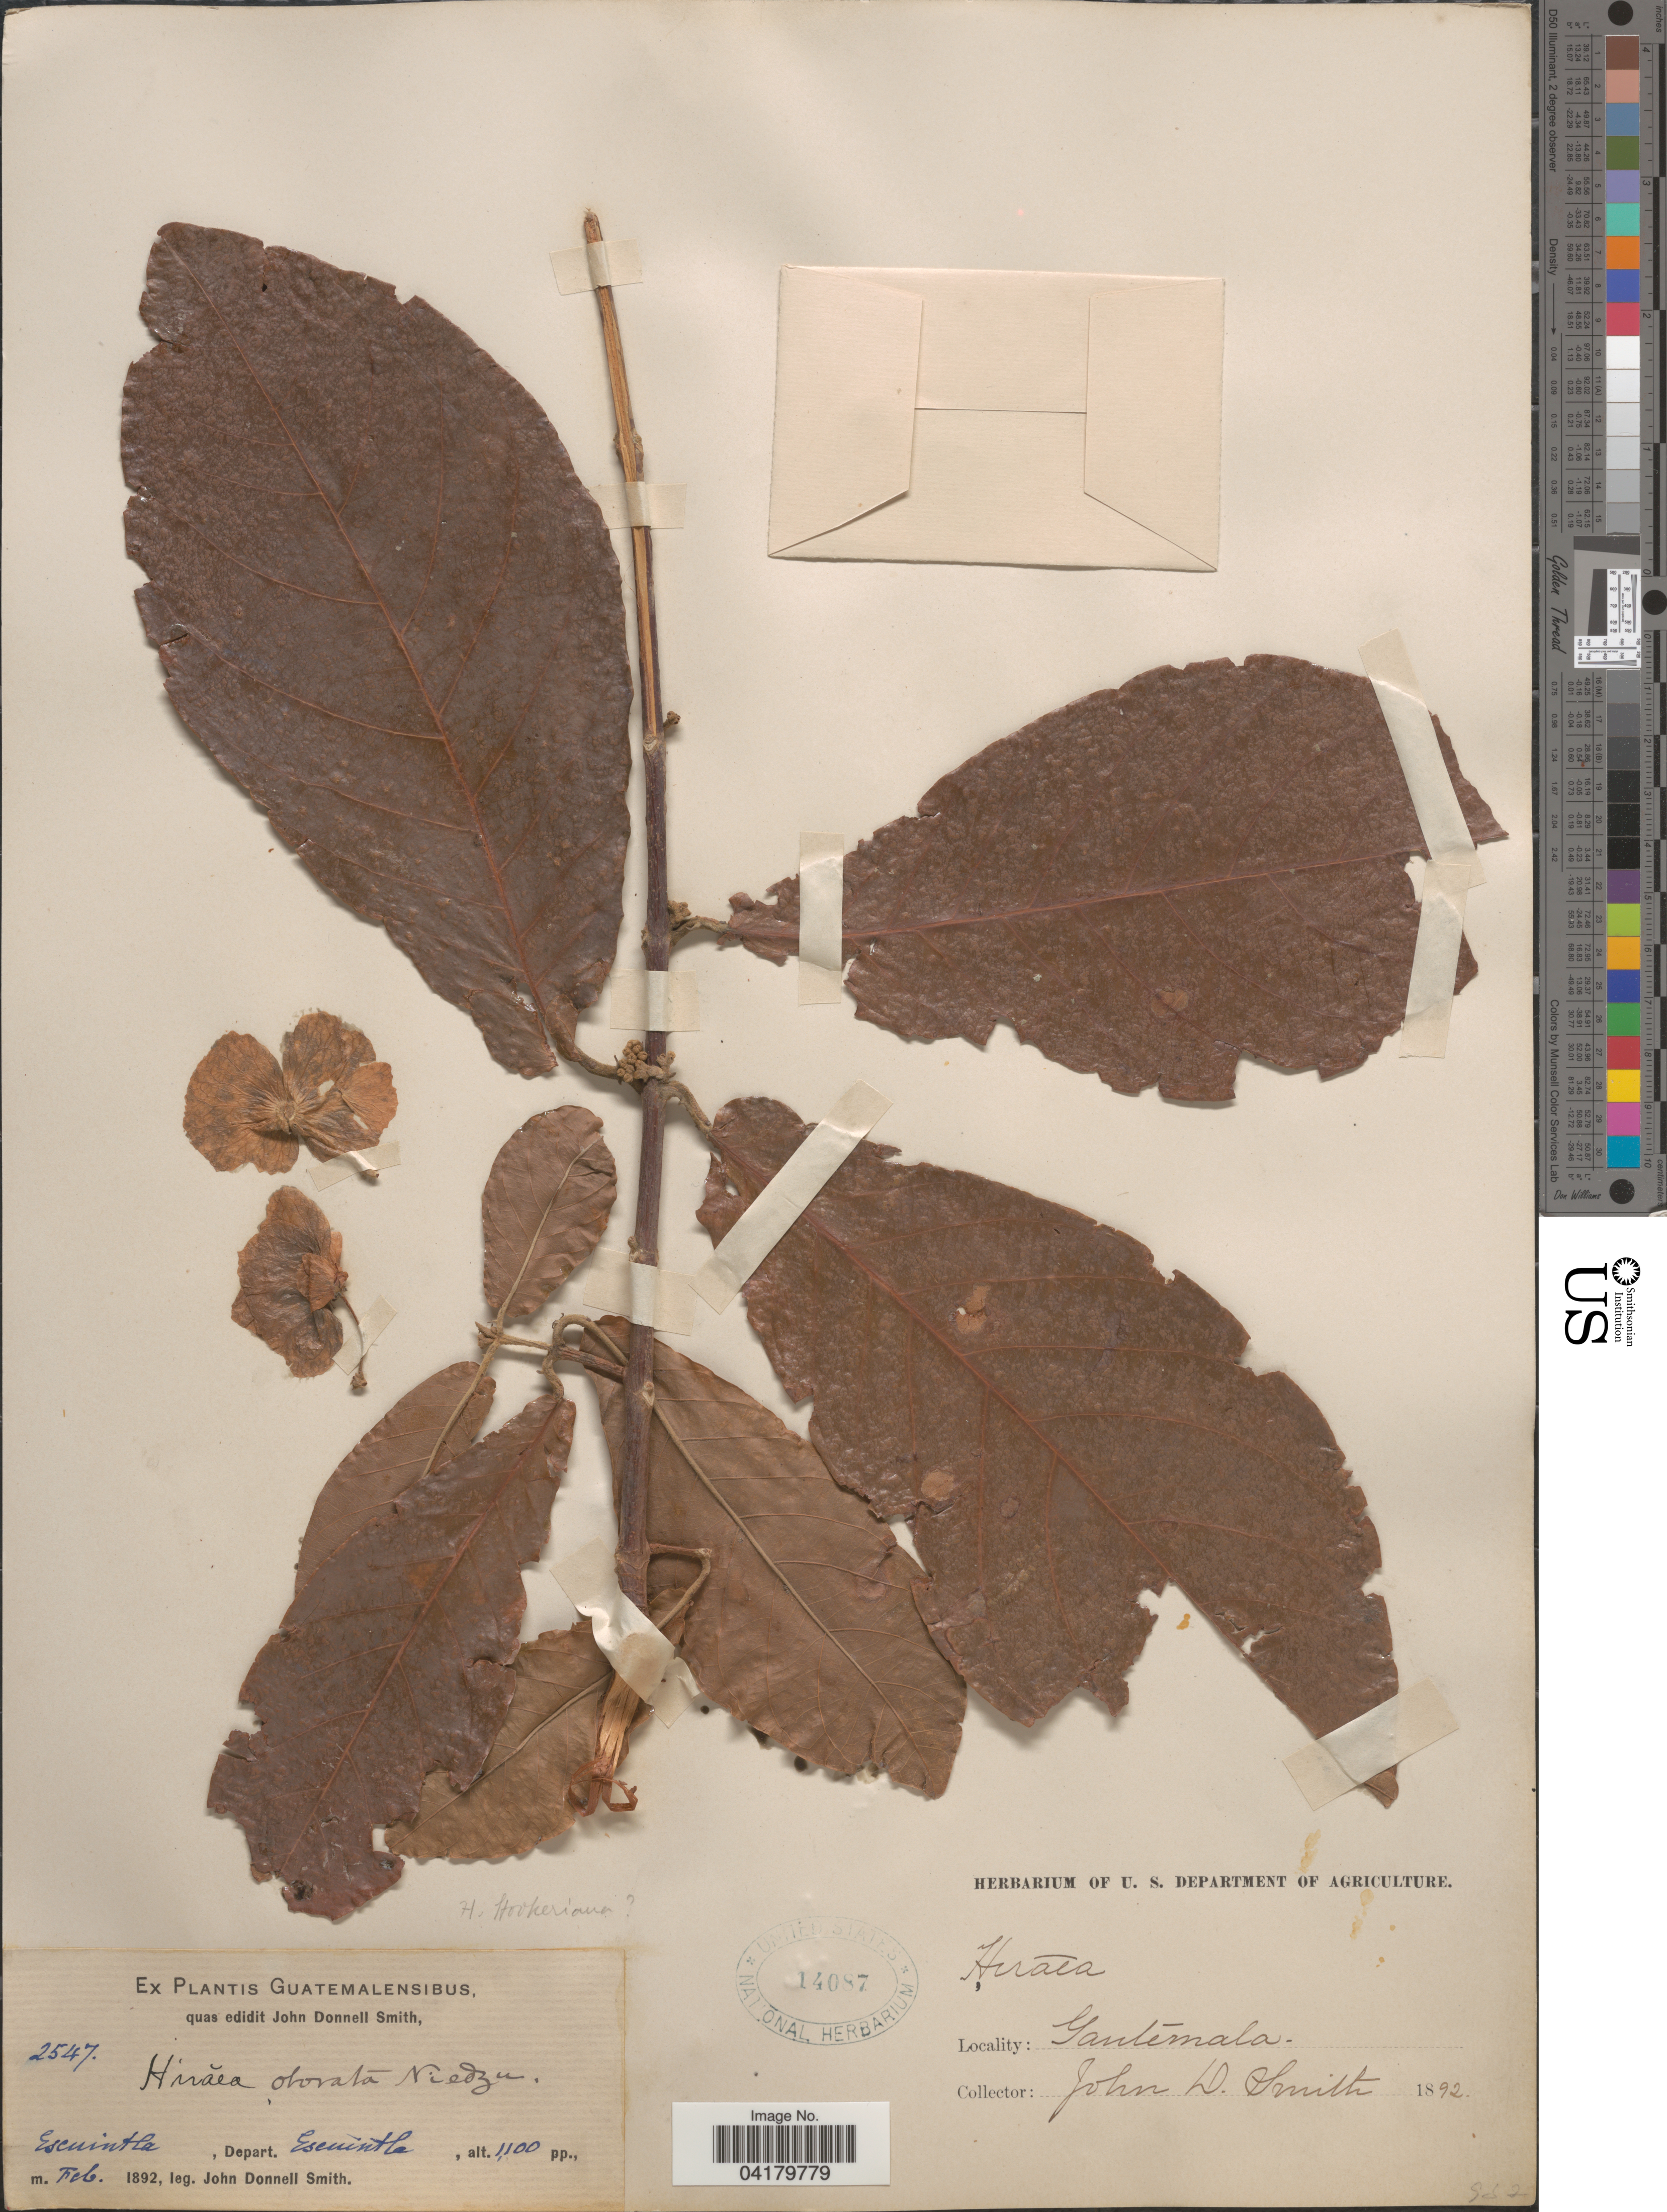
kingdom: Plantae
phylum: Tracheophyta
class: Magnoliopsida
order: Malpighiales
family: Malpighiaceae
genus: Hiraea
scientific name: Hiraea obovata (Kunth) Nied., nom. illeg.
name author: (Kunth) Nied.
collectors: J. Donnell Smith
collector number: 2547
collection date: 1892-02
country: Guatemala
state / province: Escuintla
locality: Guatemalensibus. Depart. Escuintla.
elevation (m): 335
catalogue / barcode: US 14087